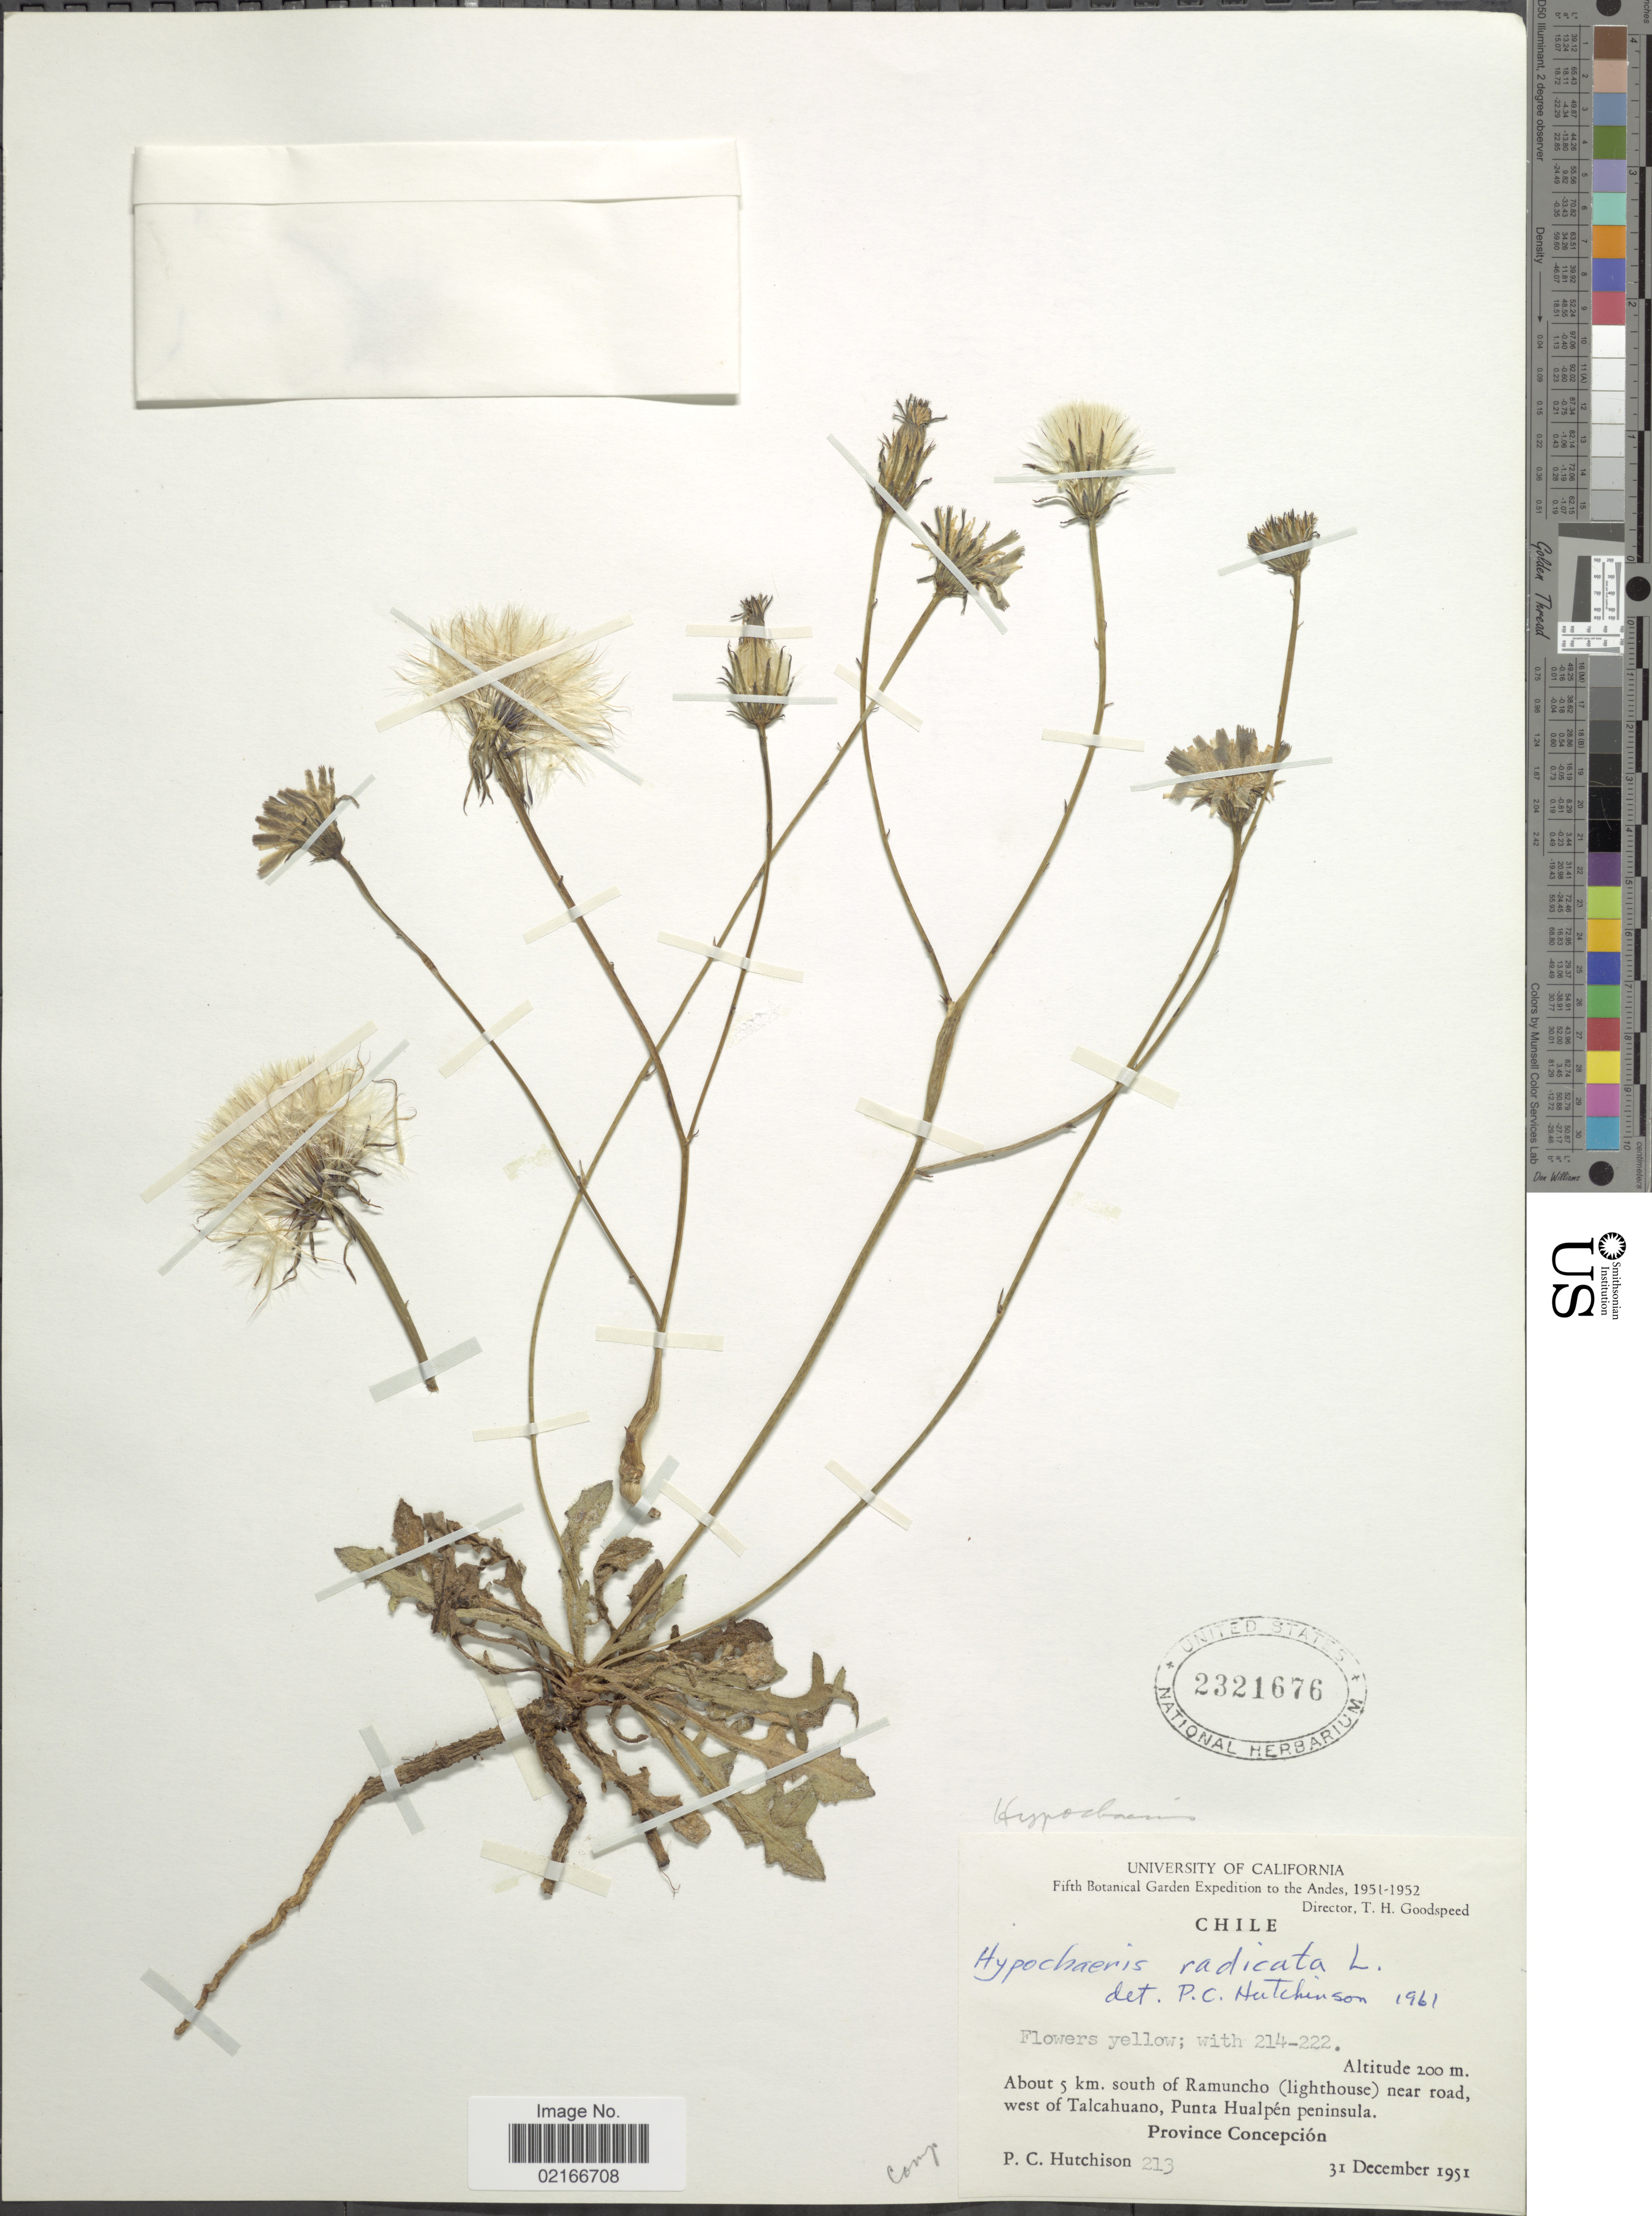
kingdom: Plantae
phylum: Tracheophyta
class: Magnoliopsida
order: Asterales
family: Asteraceae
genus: Hypochaeris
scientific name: Hypochaeris radicata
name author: L.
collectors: P. C. Hutchison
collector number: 213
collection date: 1951-12-31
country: Chile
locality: Andes. About 5 km. south of Ramuncho (lighthouse) near road, west of Talcahuano, Punta Hualpén peninsula. Province Concepción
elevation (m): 200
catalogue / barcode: US 2321676